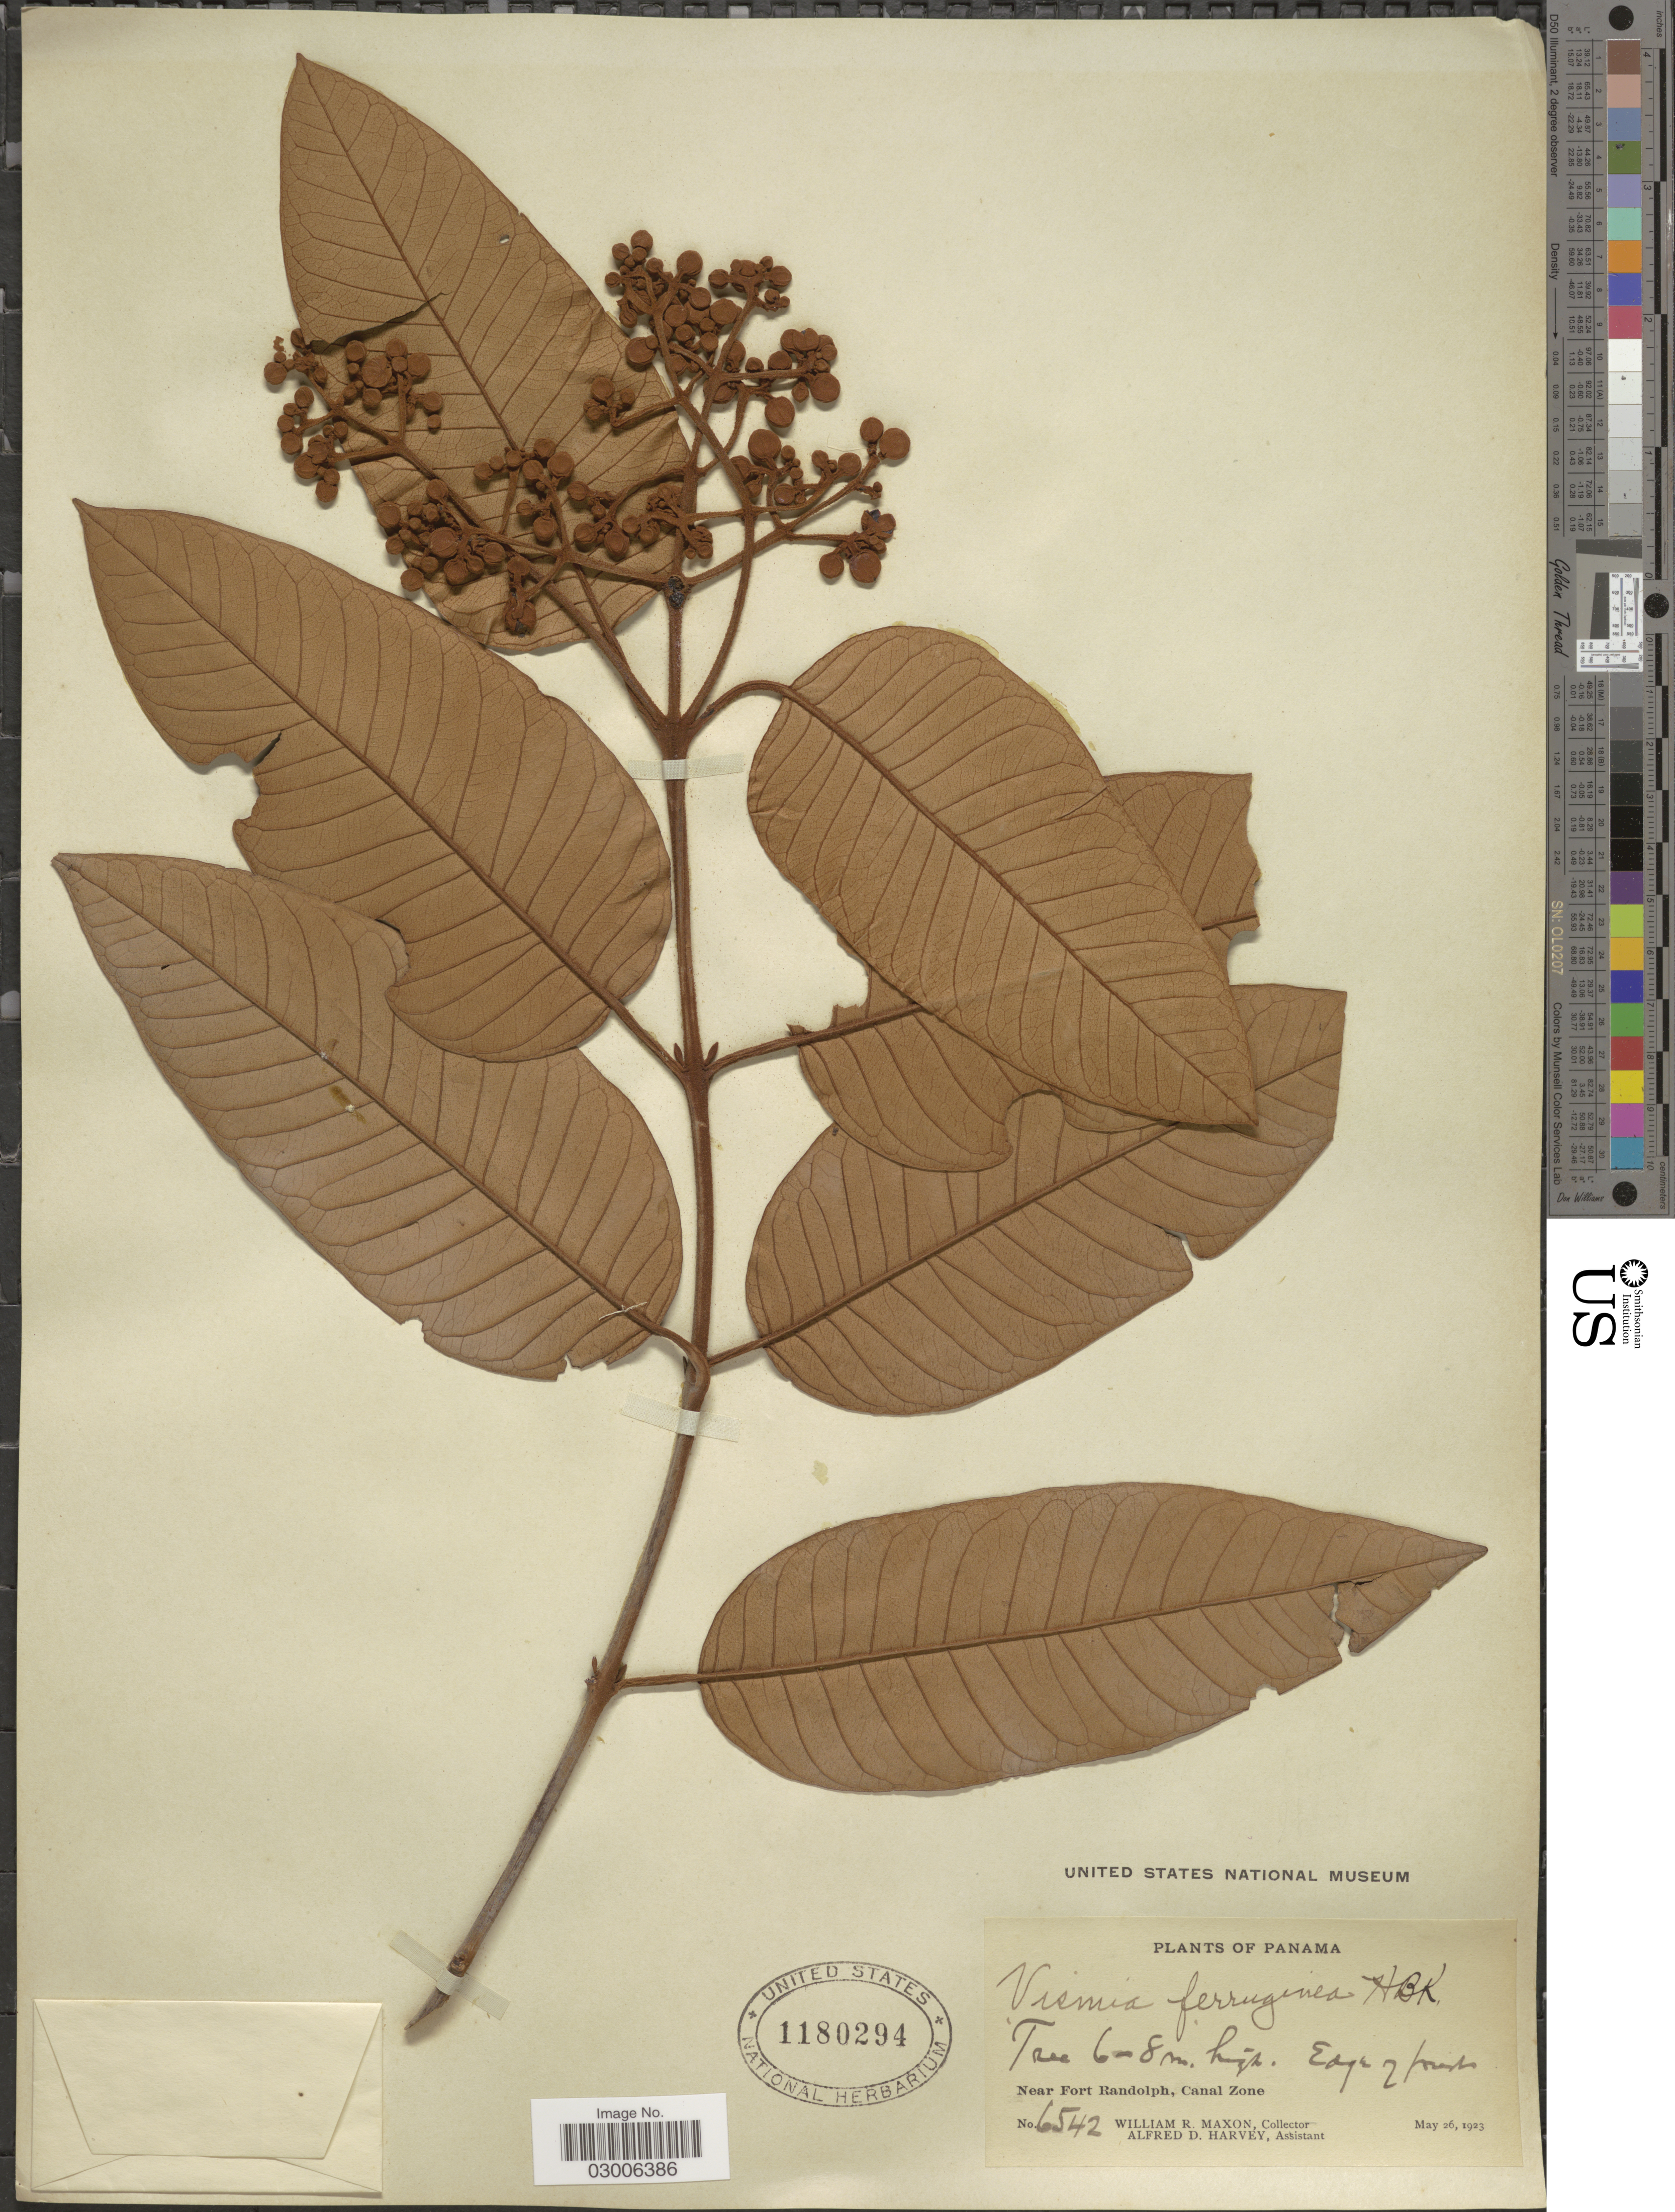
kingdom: Plantae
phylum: Tracheophyta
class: Magnoliopsida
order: Malpighiales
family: Hypericaceae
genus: Vismia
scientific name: Vismia sp.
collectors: W. R. Maxon & A. D. Harvey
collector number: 6542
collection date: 1923-05-26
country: Panama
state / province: Colón / Panamá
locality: Near Fort Randolph, Canal Zone.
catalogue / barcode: US 1180294